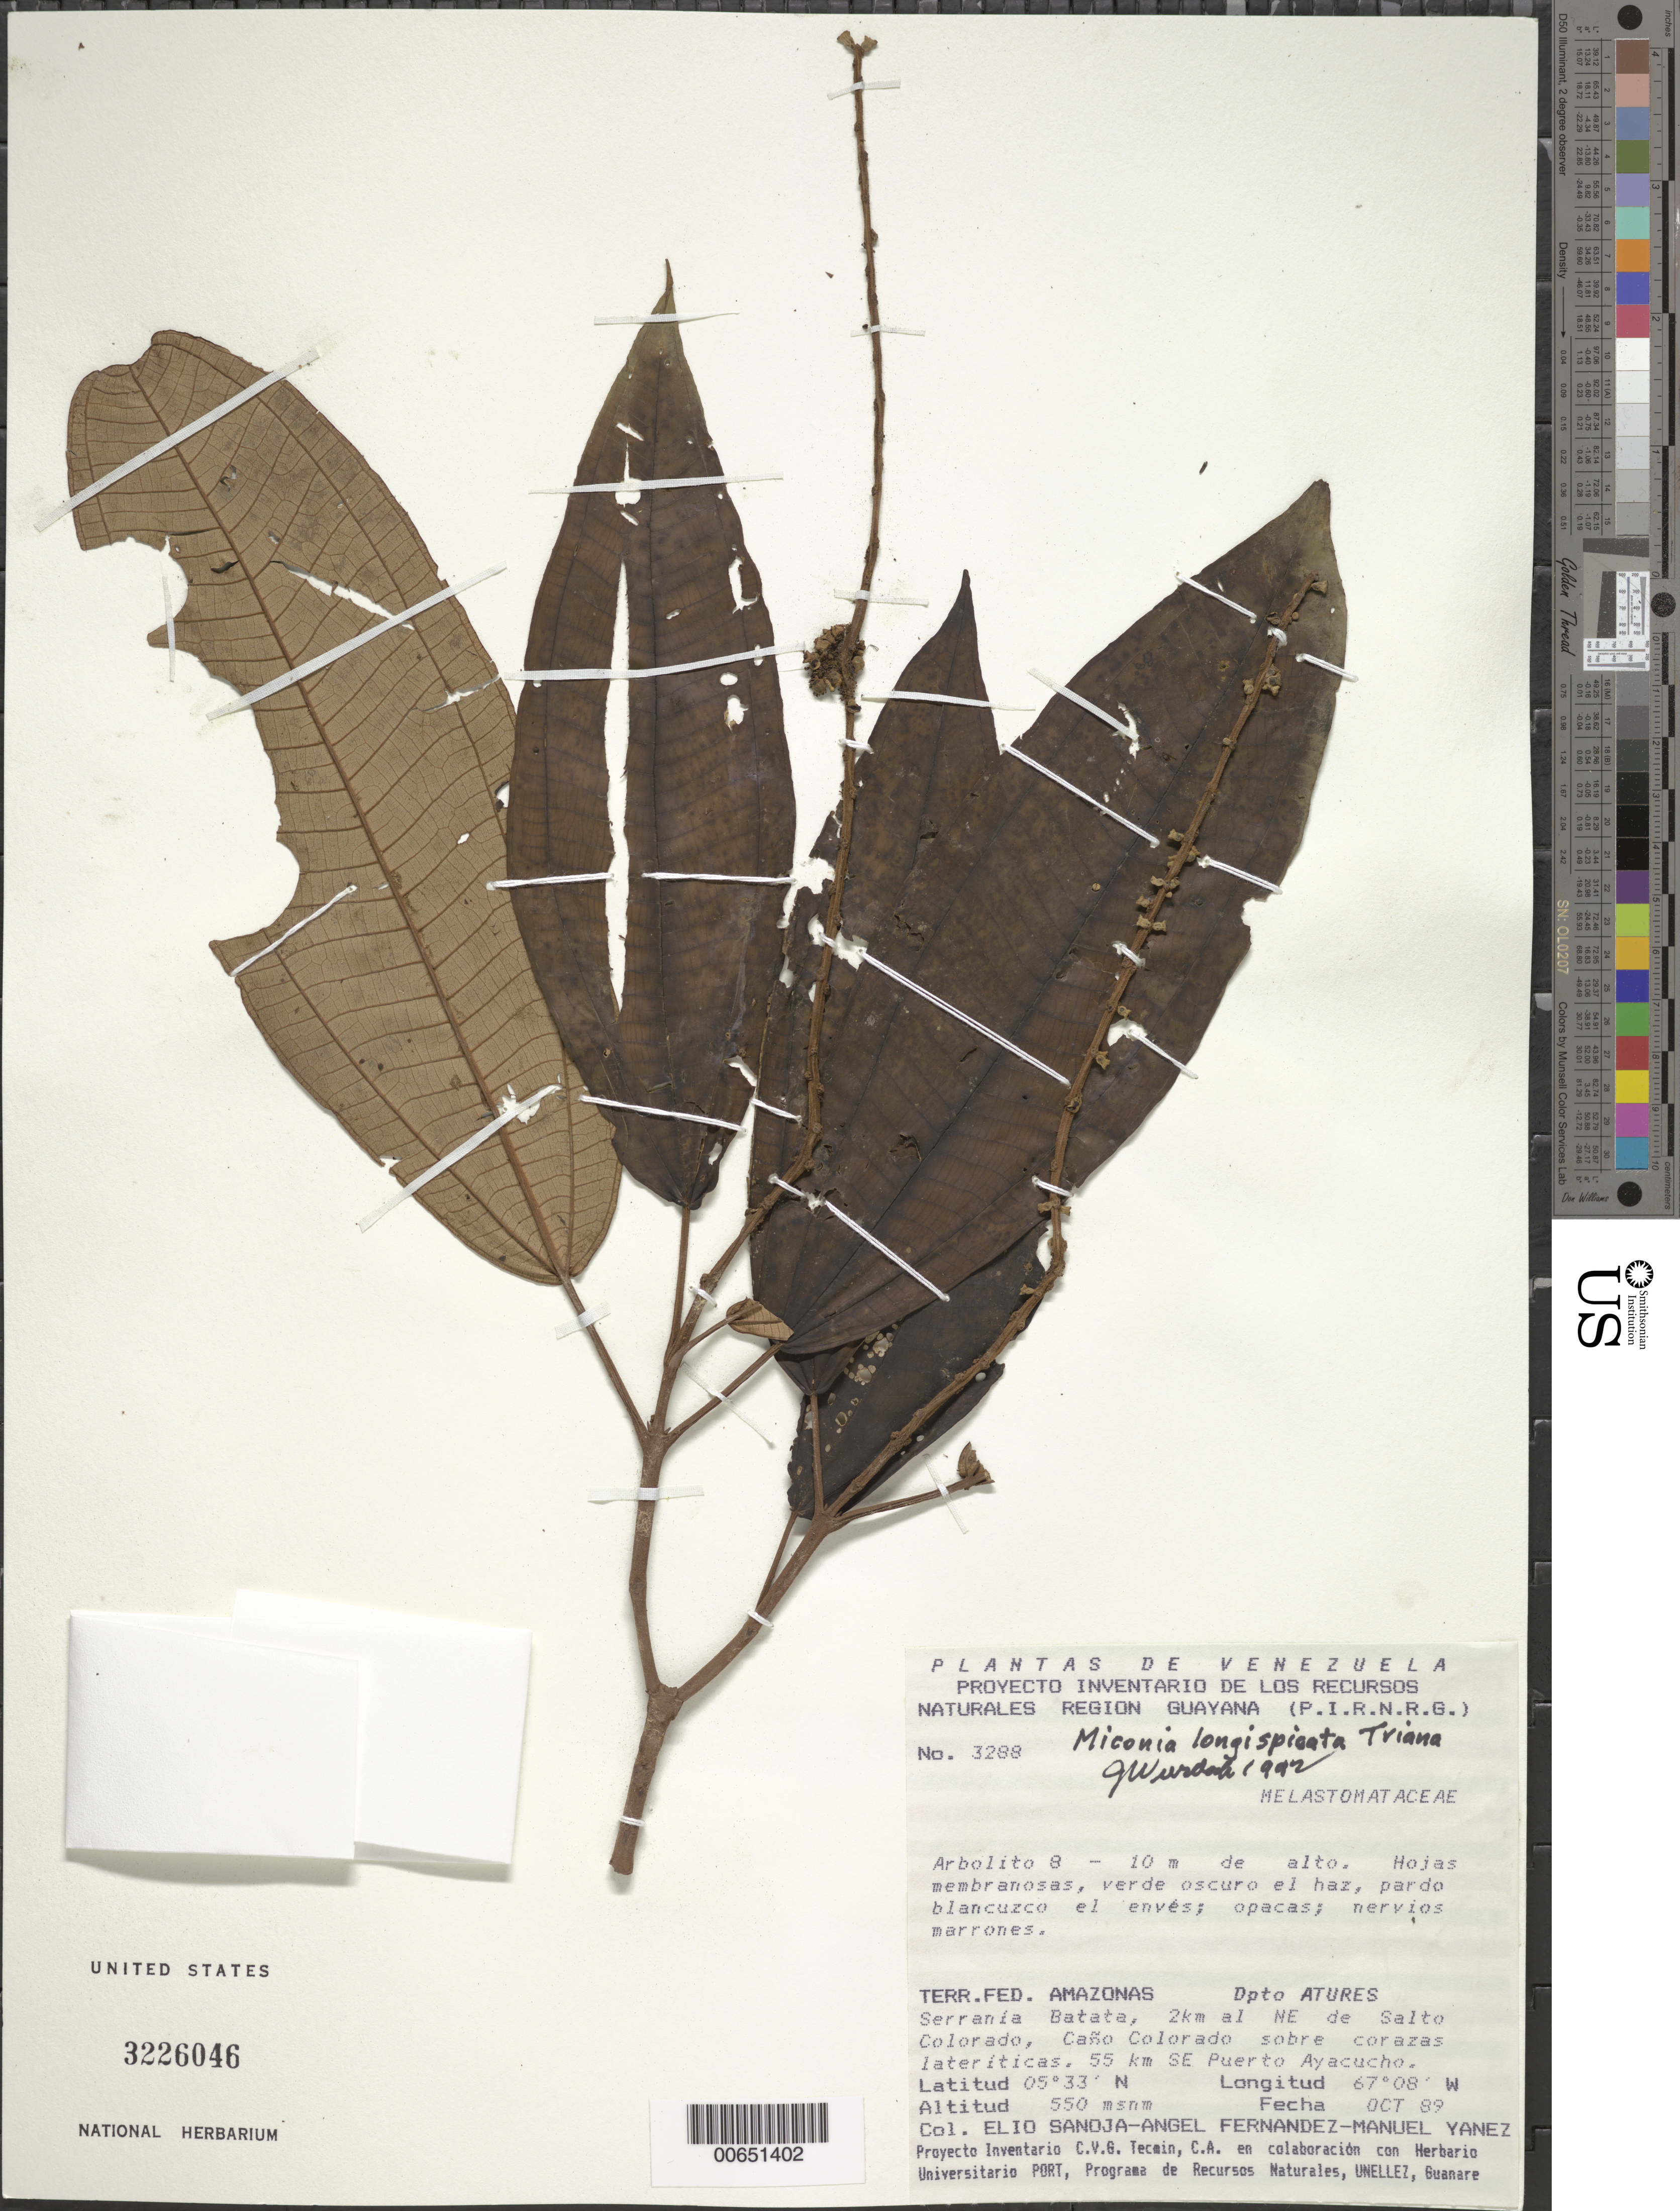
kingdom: Plantae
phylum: Tracheophyta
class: Magnoliopsida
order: Myrtales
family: Melastomataceae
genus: Miconia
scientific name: Miconia longispicata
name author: Triana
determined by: Wurdack, John J., (US), US (UNITED STATES)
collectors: E. Sanoja, A. Fernandez & M. Yanez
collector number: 3288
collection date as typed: Oct-89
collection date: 1989-10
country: Venezuela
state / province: Amazonas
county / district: Atures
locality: Serrania Batata, 2 km NE de Salto Colorado, Caño Colorado, 55 km SE Puerto Ayacucho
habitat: Sobre corazas lateríticas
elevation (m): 550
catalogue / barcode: US 3226046